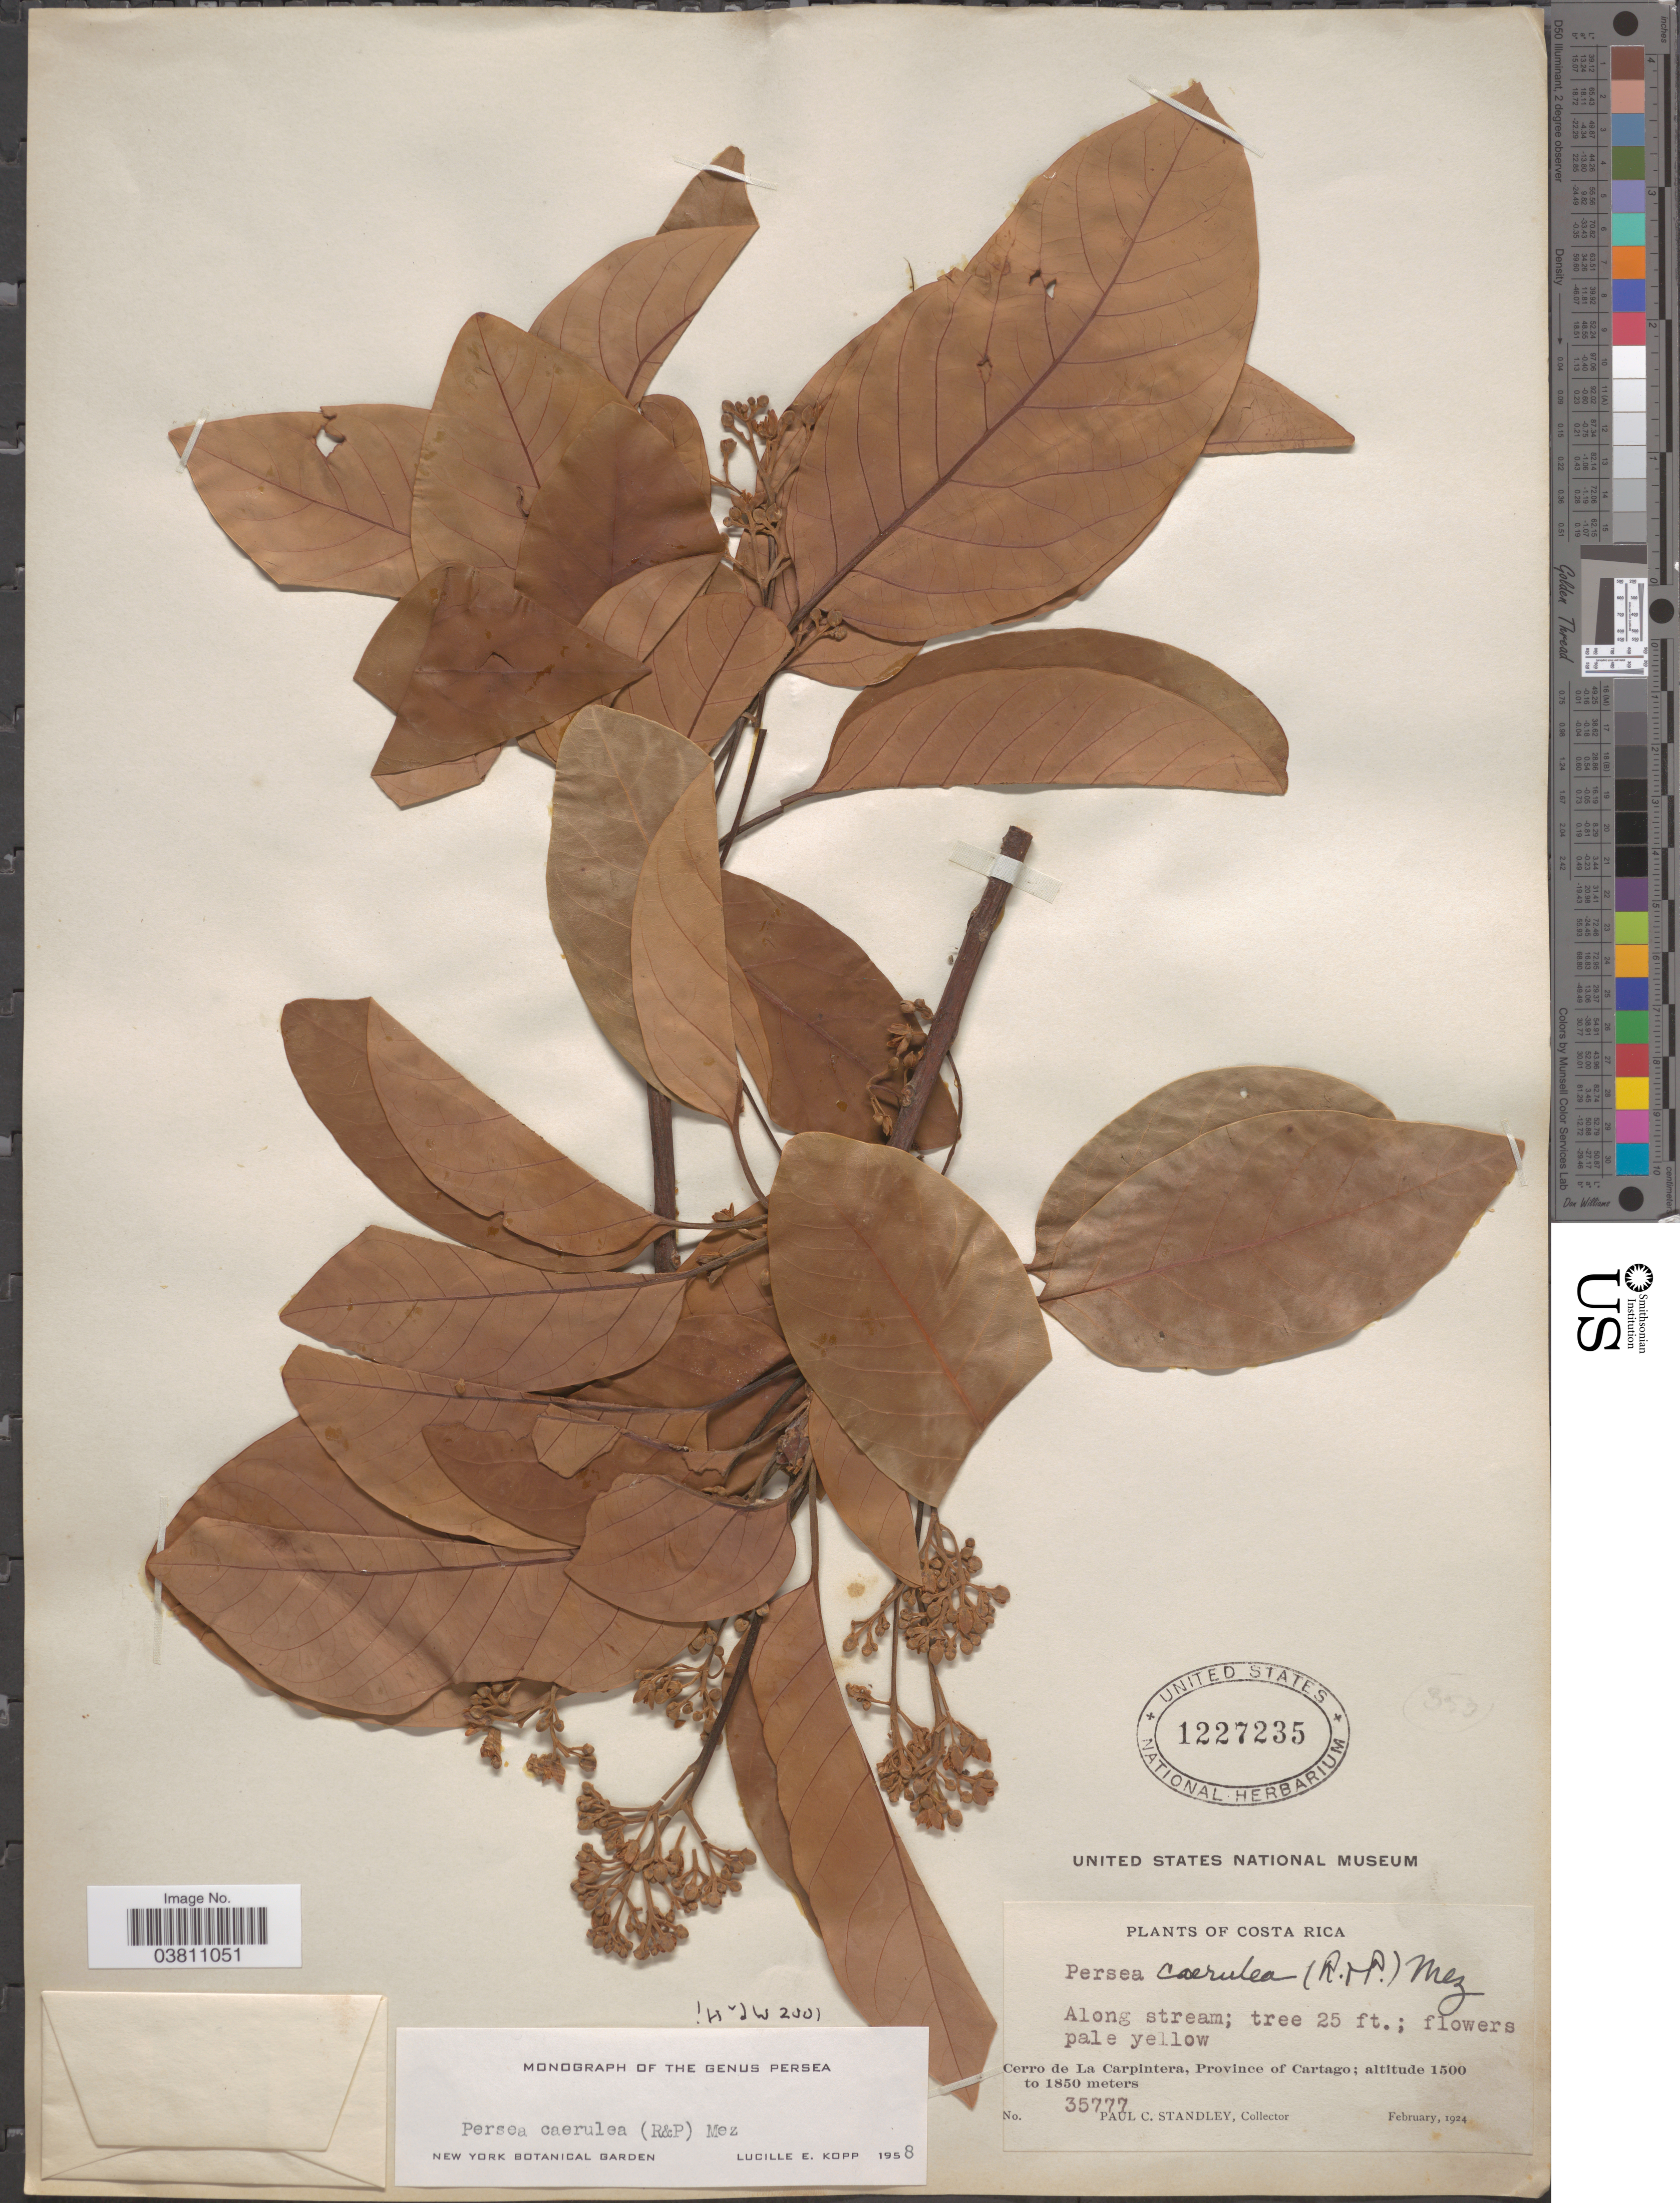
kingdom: Plantae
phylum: Tracheophyta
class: Magnoliopsida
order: Laurales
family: Lauraceae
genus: Persea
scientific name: Persea caerulea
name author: (Ruiz & Pav.) Mez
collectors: P. C. Standley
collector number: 35777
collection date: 1924-02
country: Costa Rica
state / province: Cartago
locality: Cerro de La Carpintera.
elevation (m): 1500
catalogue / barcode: US 1227235